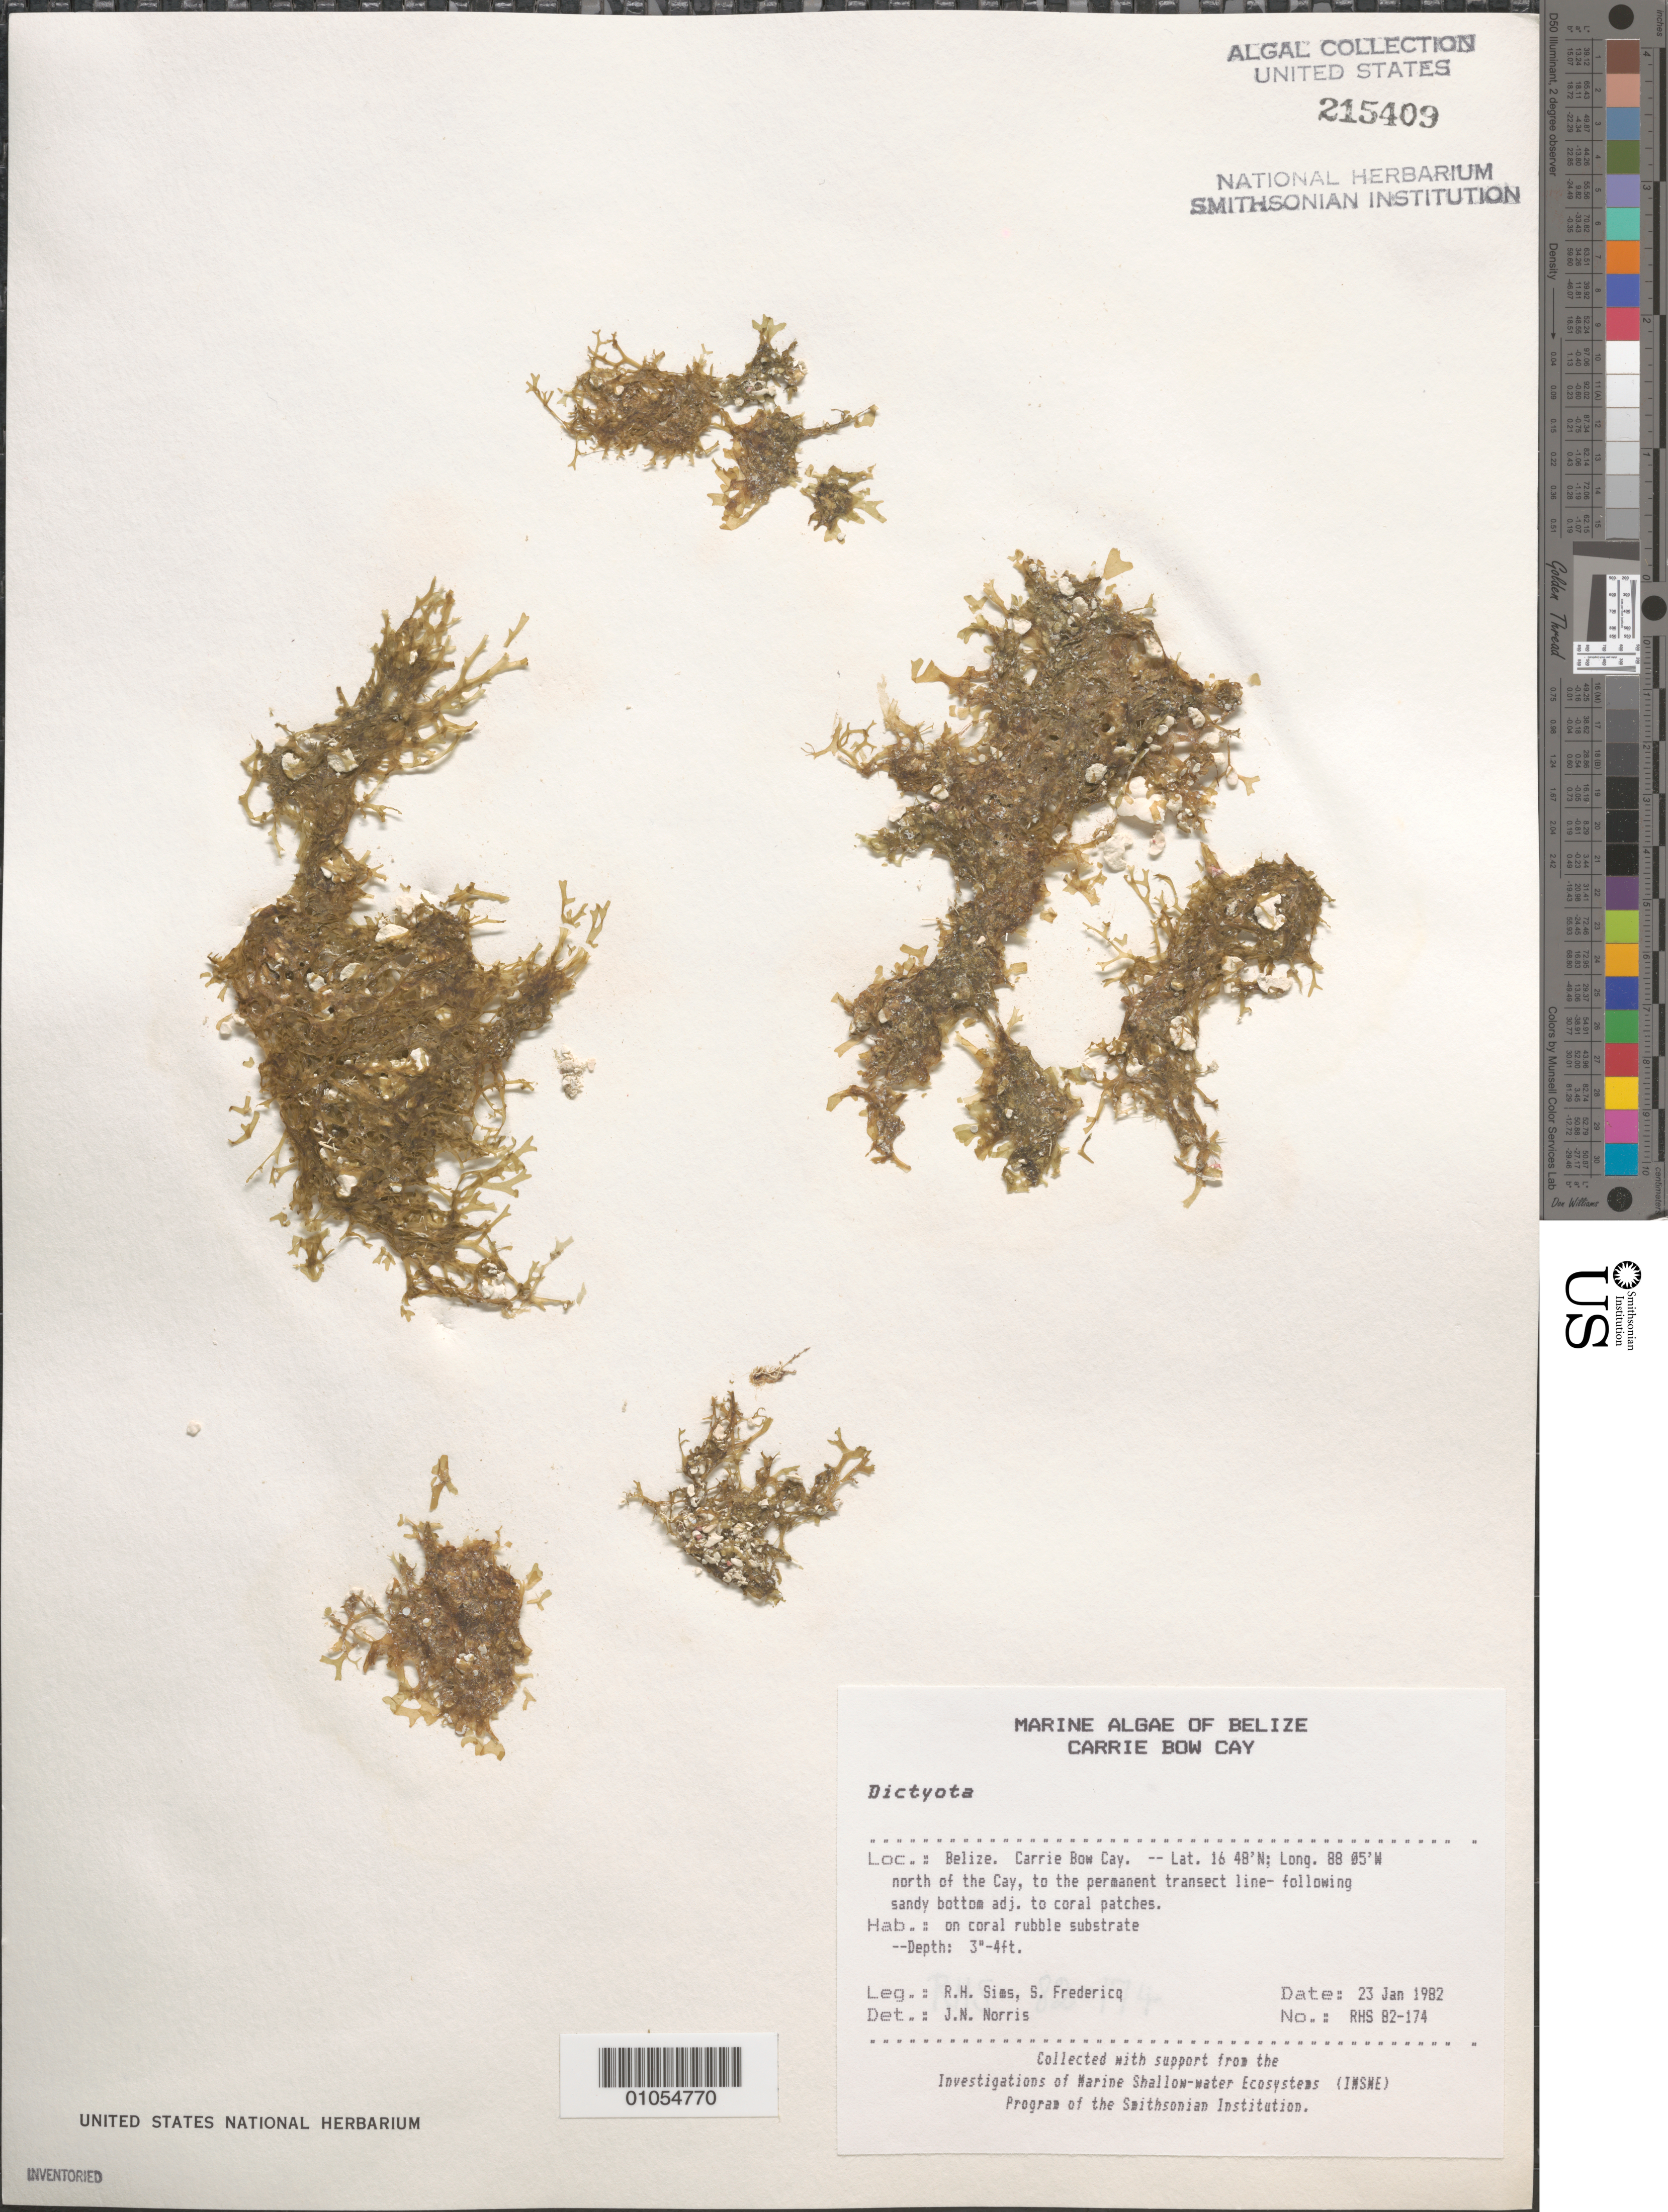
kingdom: Chromista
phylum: Ochrophyta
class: Phaeophyceae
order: Dictyotales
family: Dictyotaceae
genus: Dictyota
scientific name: Dictyota sp.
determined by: Norris, James N.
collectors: R. H. Sims & S. Fredericq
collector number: RHS 82-174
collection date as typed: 23 Jan 1982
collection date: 1982-01-23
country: Belize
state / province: Stann Creek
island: Carrie Bow Cay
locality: North of the cay, to the permanent transect line-following sandy bottom adjacent to coral patches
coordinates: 16 48'N, 88 05'W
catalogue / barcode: US 215409